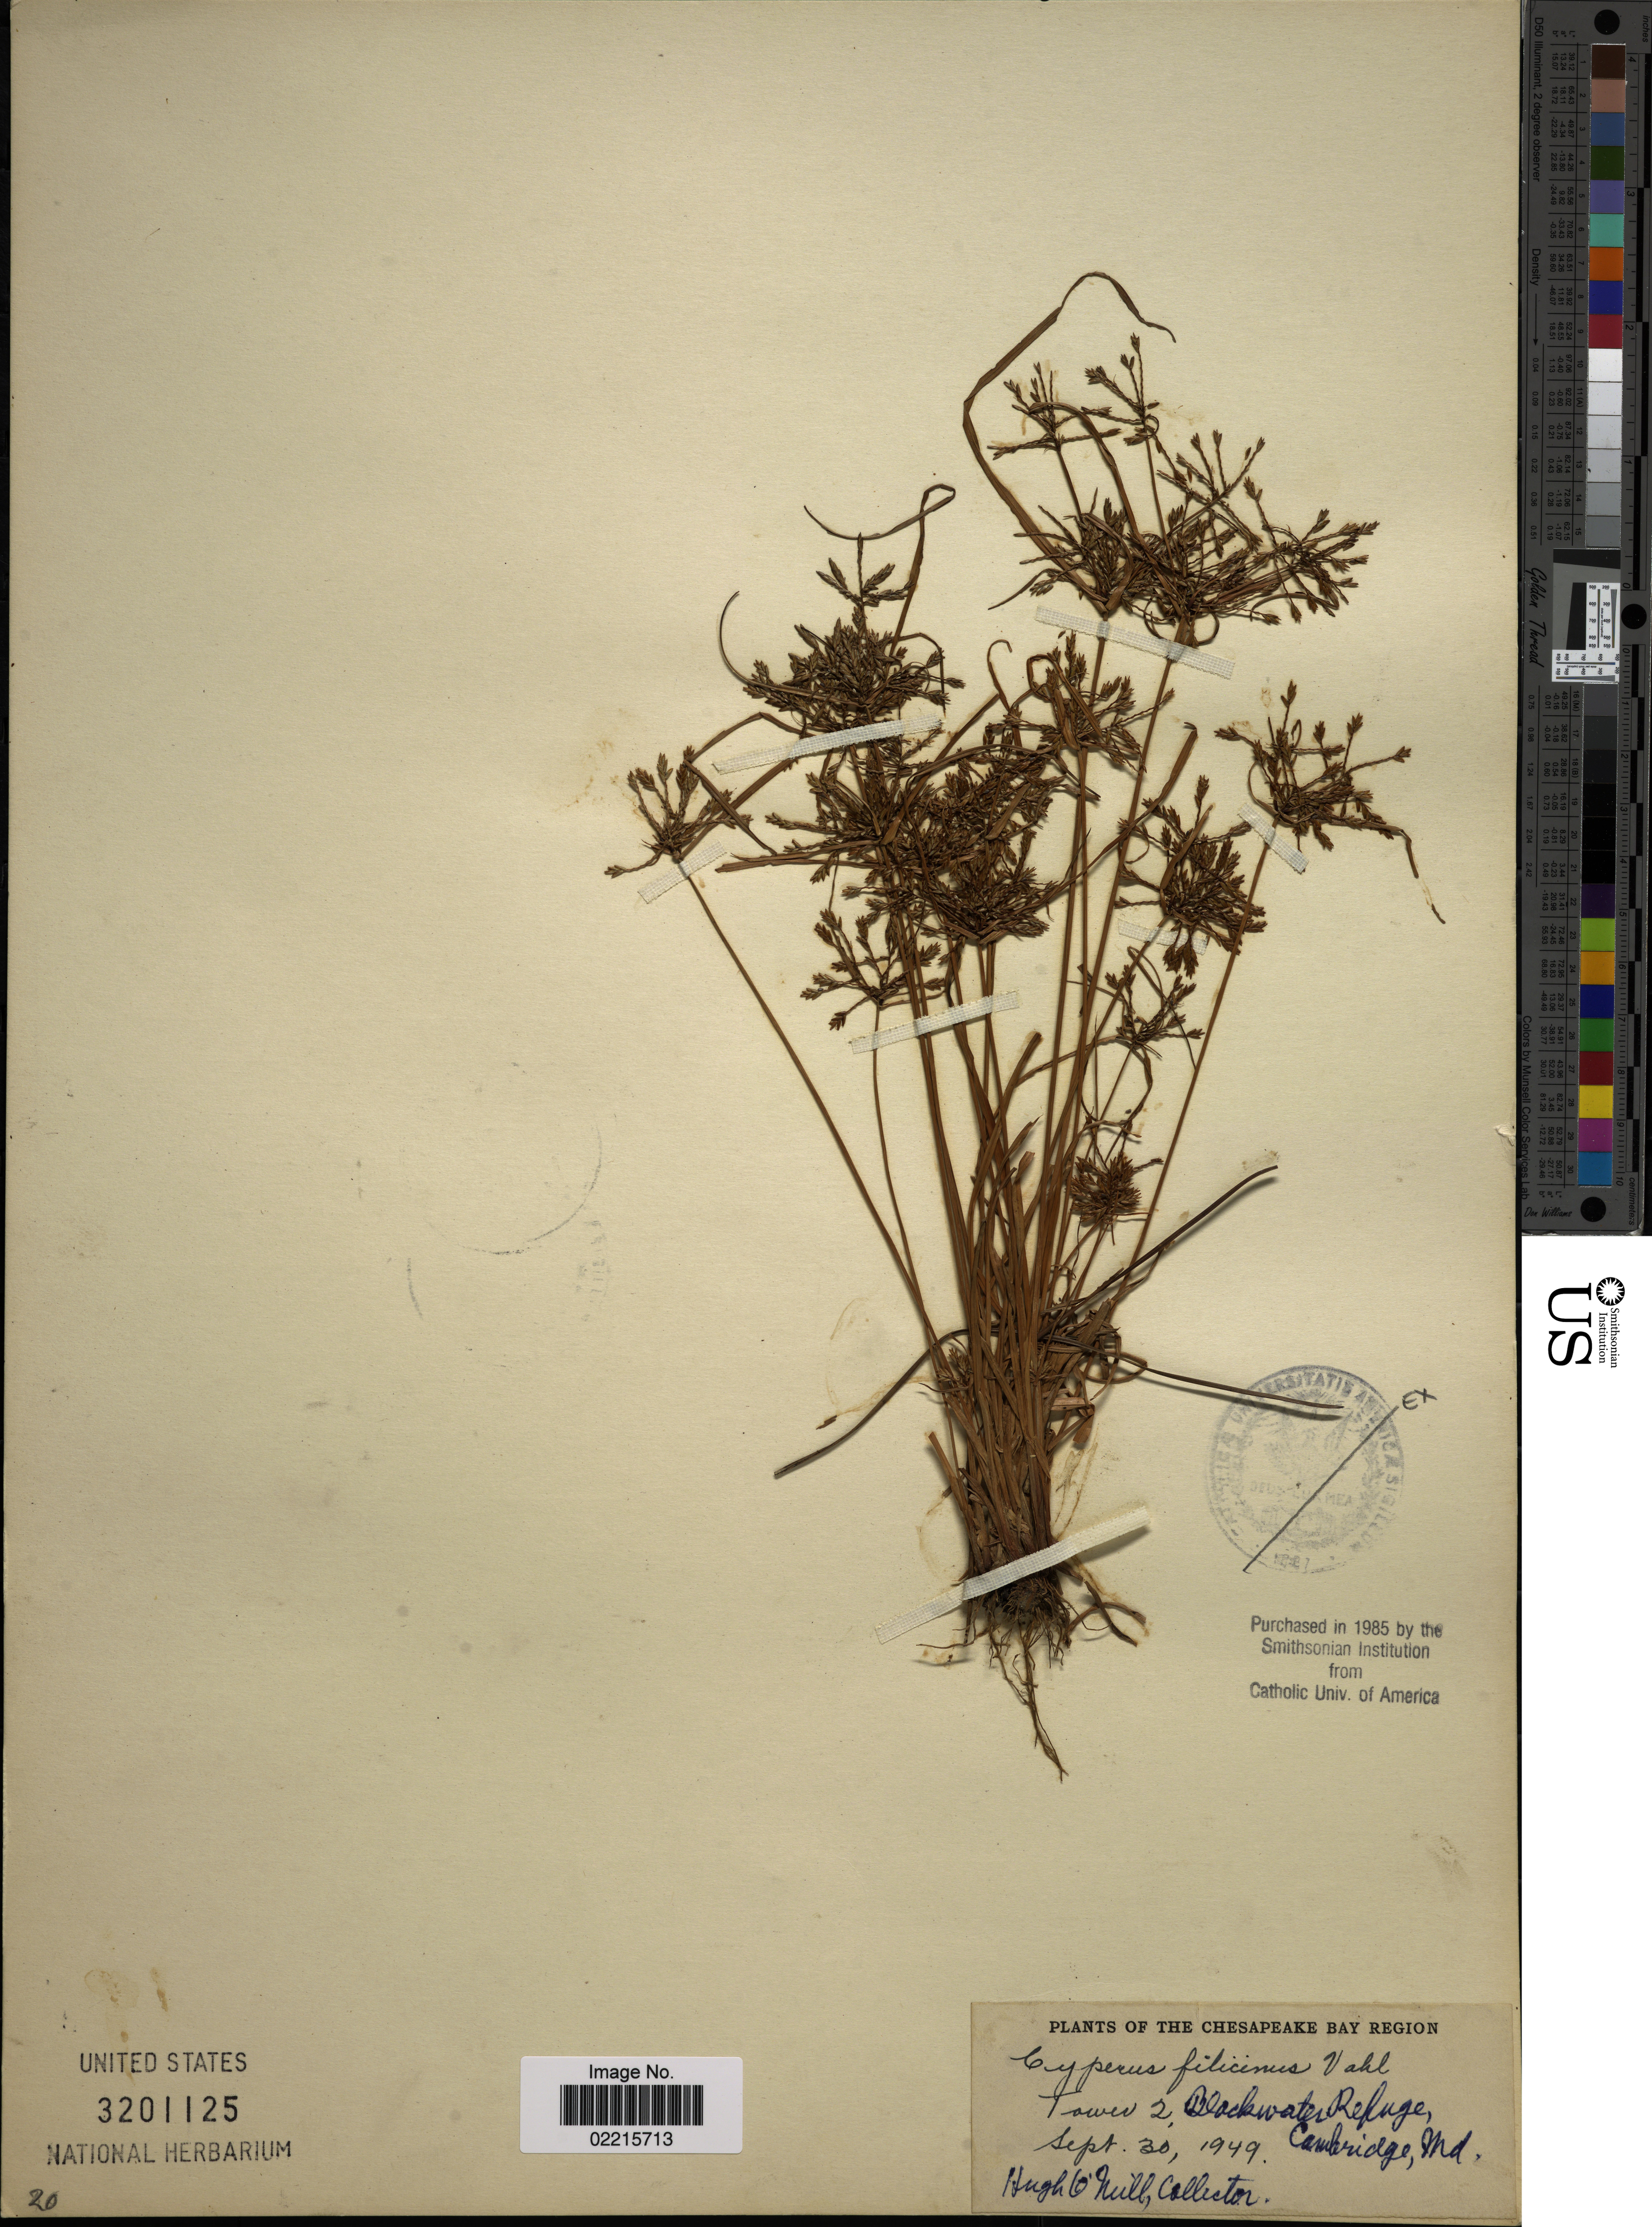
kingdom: Plantae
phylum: Tracheophyta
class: Liliopsida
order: Poales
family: Cyperaceae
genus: Cyperus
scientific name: Cyperus filicinus Vahl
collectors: H. O'Neill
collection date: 1949-09-30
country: United States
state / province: Maryland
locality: Tower 2, Blackwater Refuge, Cambridge , Md. The Chesapeake Bay Region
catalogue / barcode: US 3201125